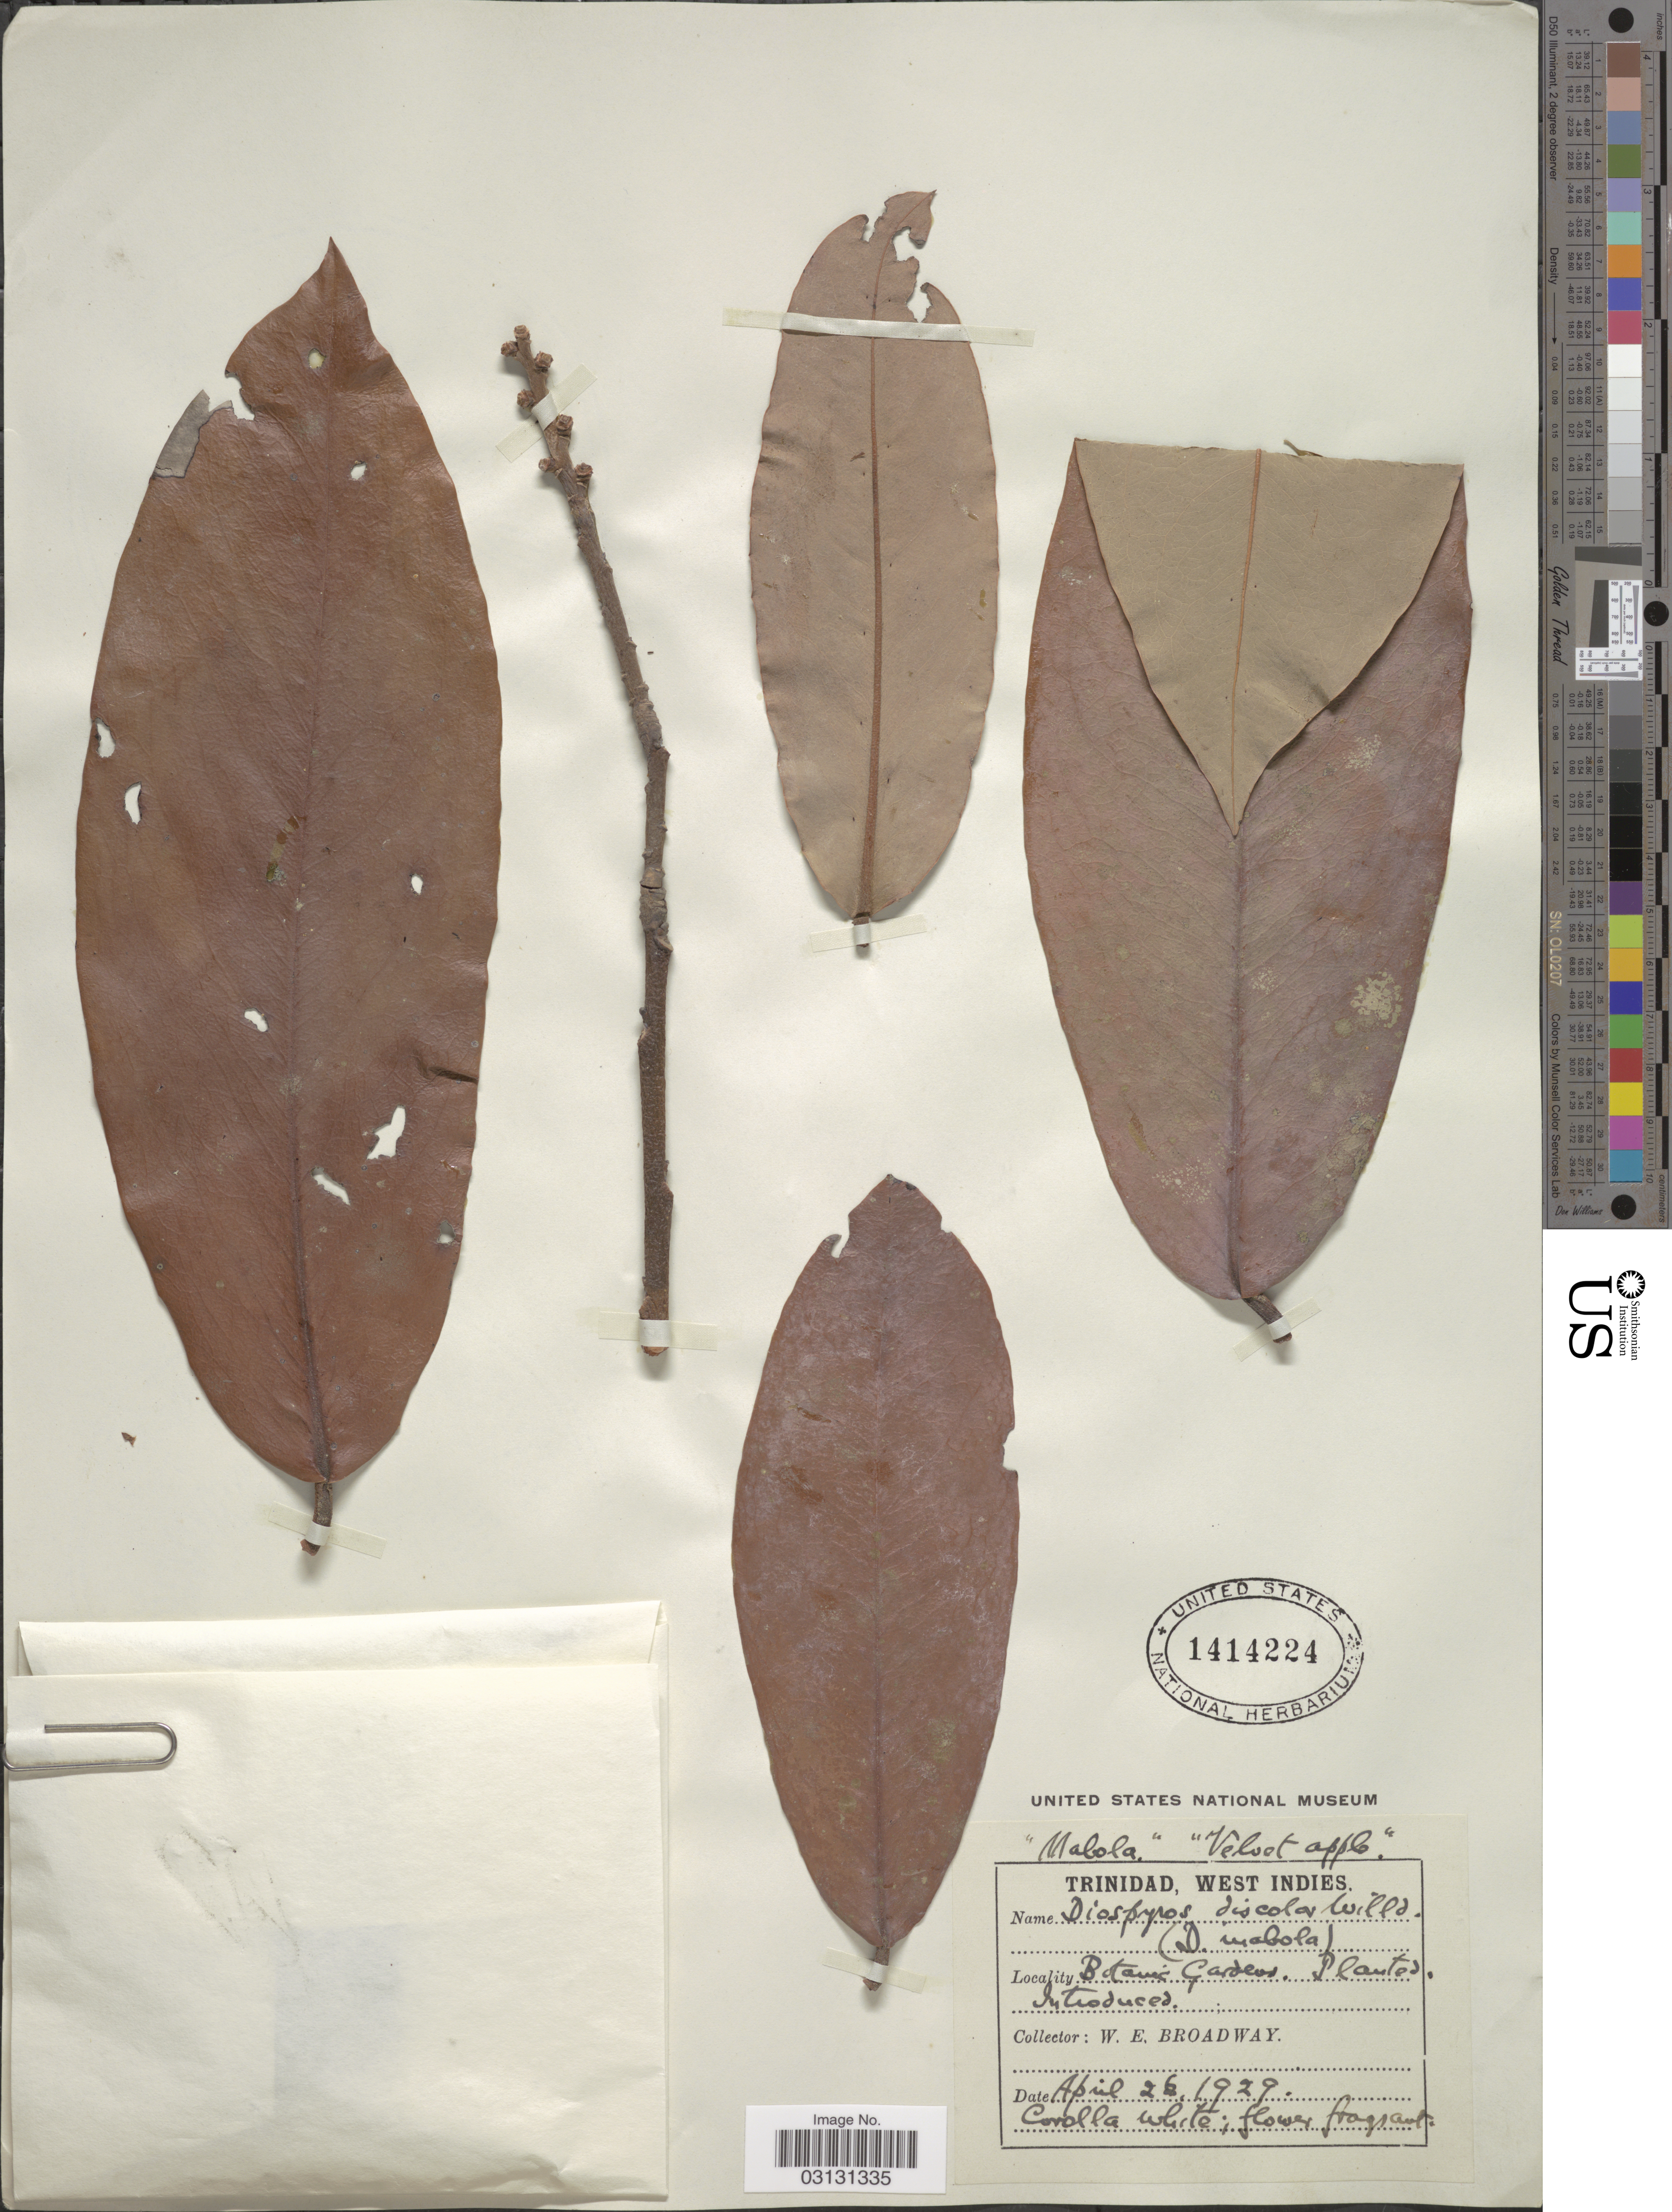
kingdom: Plantae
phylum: Tracheophyta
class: Magnoliopsida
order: Ericales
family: Ebenaceae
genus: Diospyros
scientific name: Diospyros discolor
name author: Willd.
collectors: W. E. Broadway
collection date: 1929-04-26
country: Trinidad and Tobago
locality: Botanic Garden.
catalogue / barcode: US 1414224